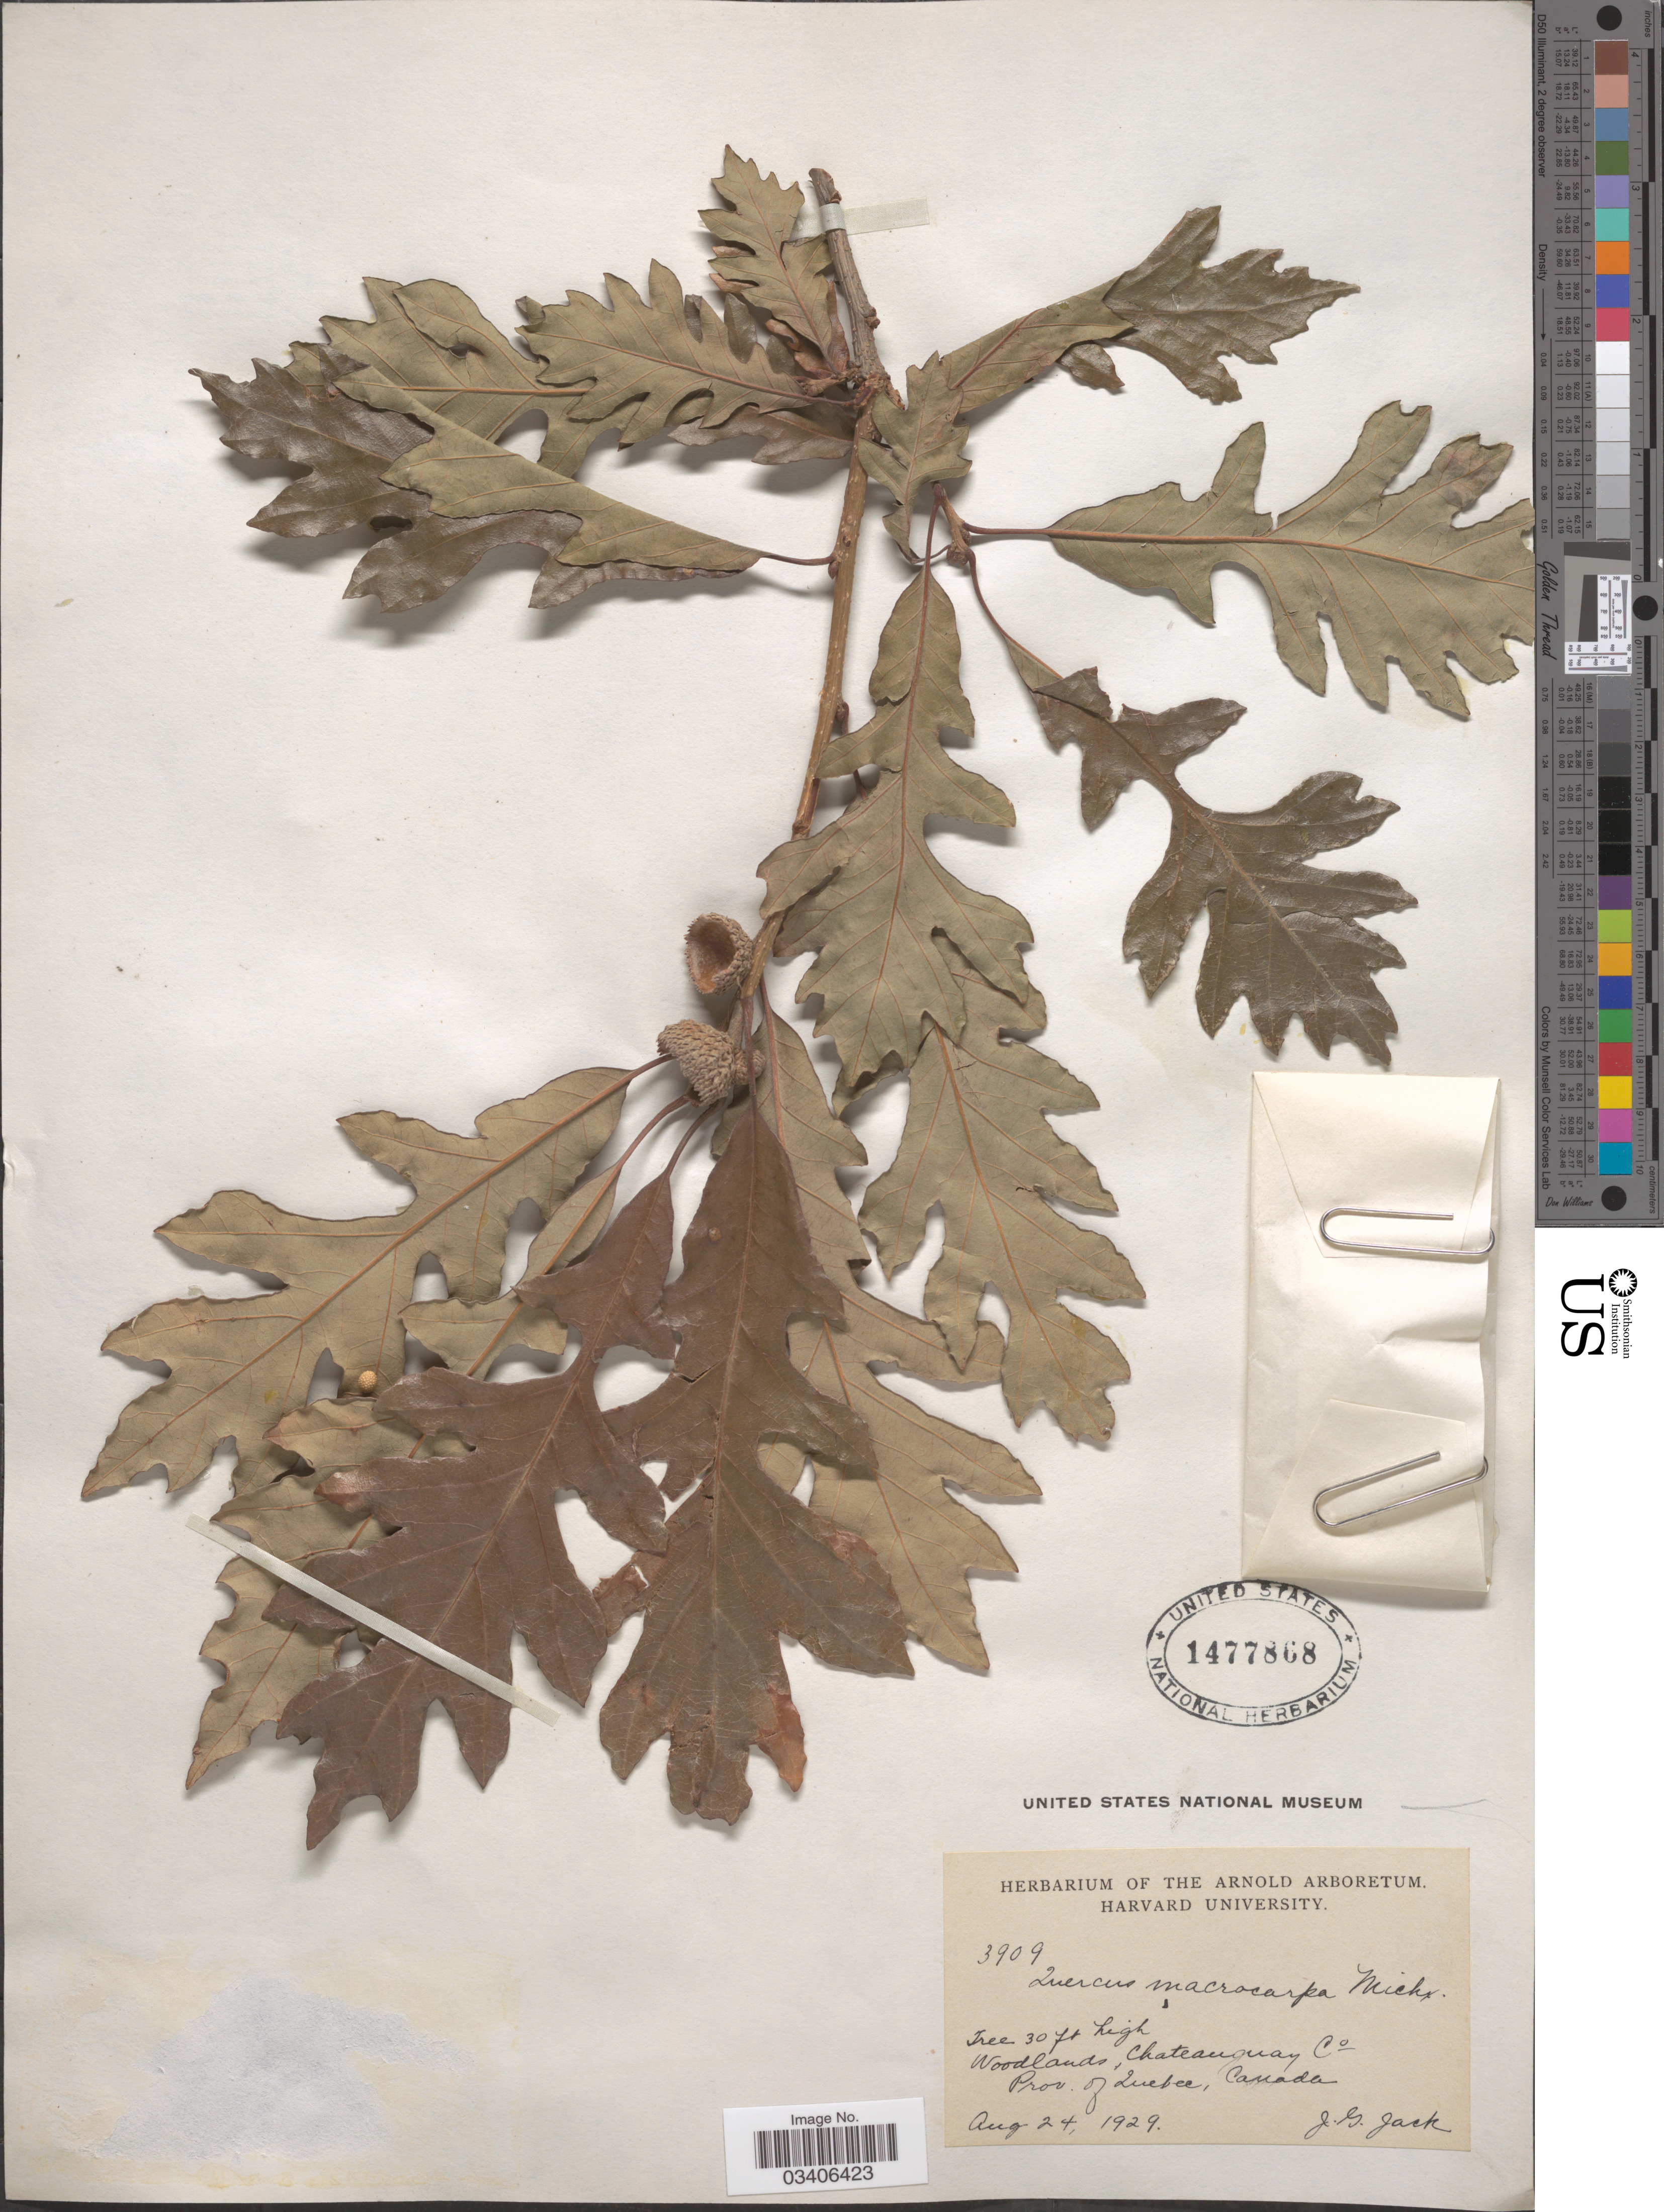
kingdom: Plantae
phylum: Tracheophyta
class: Magnoliopsida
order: Fagales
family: Fagaceae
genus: Quercus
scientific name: Quercus macrocarpa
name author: Michx.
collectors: J. G. Jack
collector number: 3909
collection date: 1929-08-24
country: Canada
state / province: Quebec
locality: Woodlands, Chateauguay Co.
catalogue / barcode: US 1477868